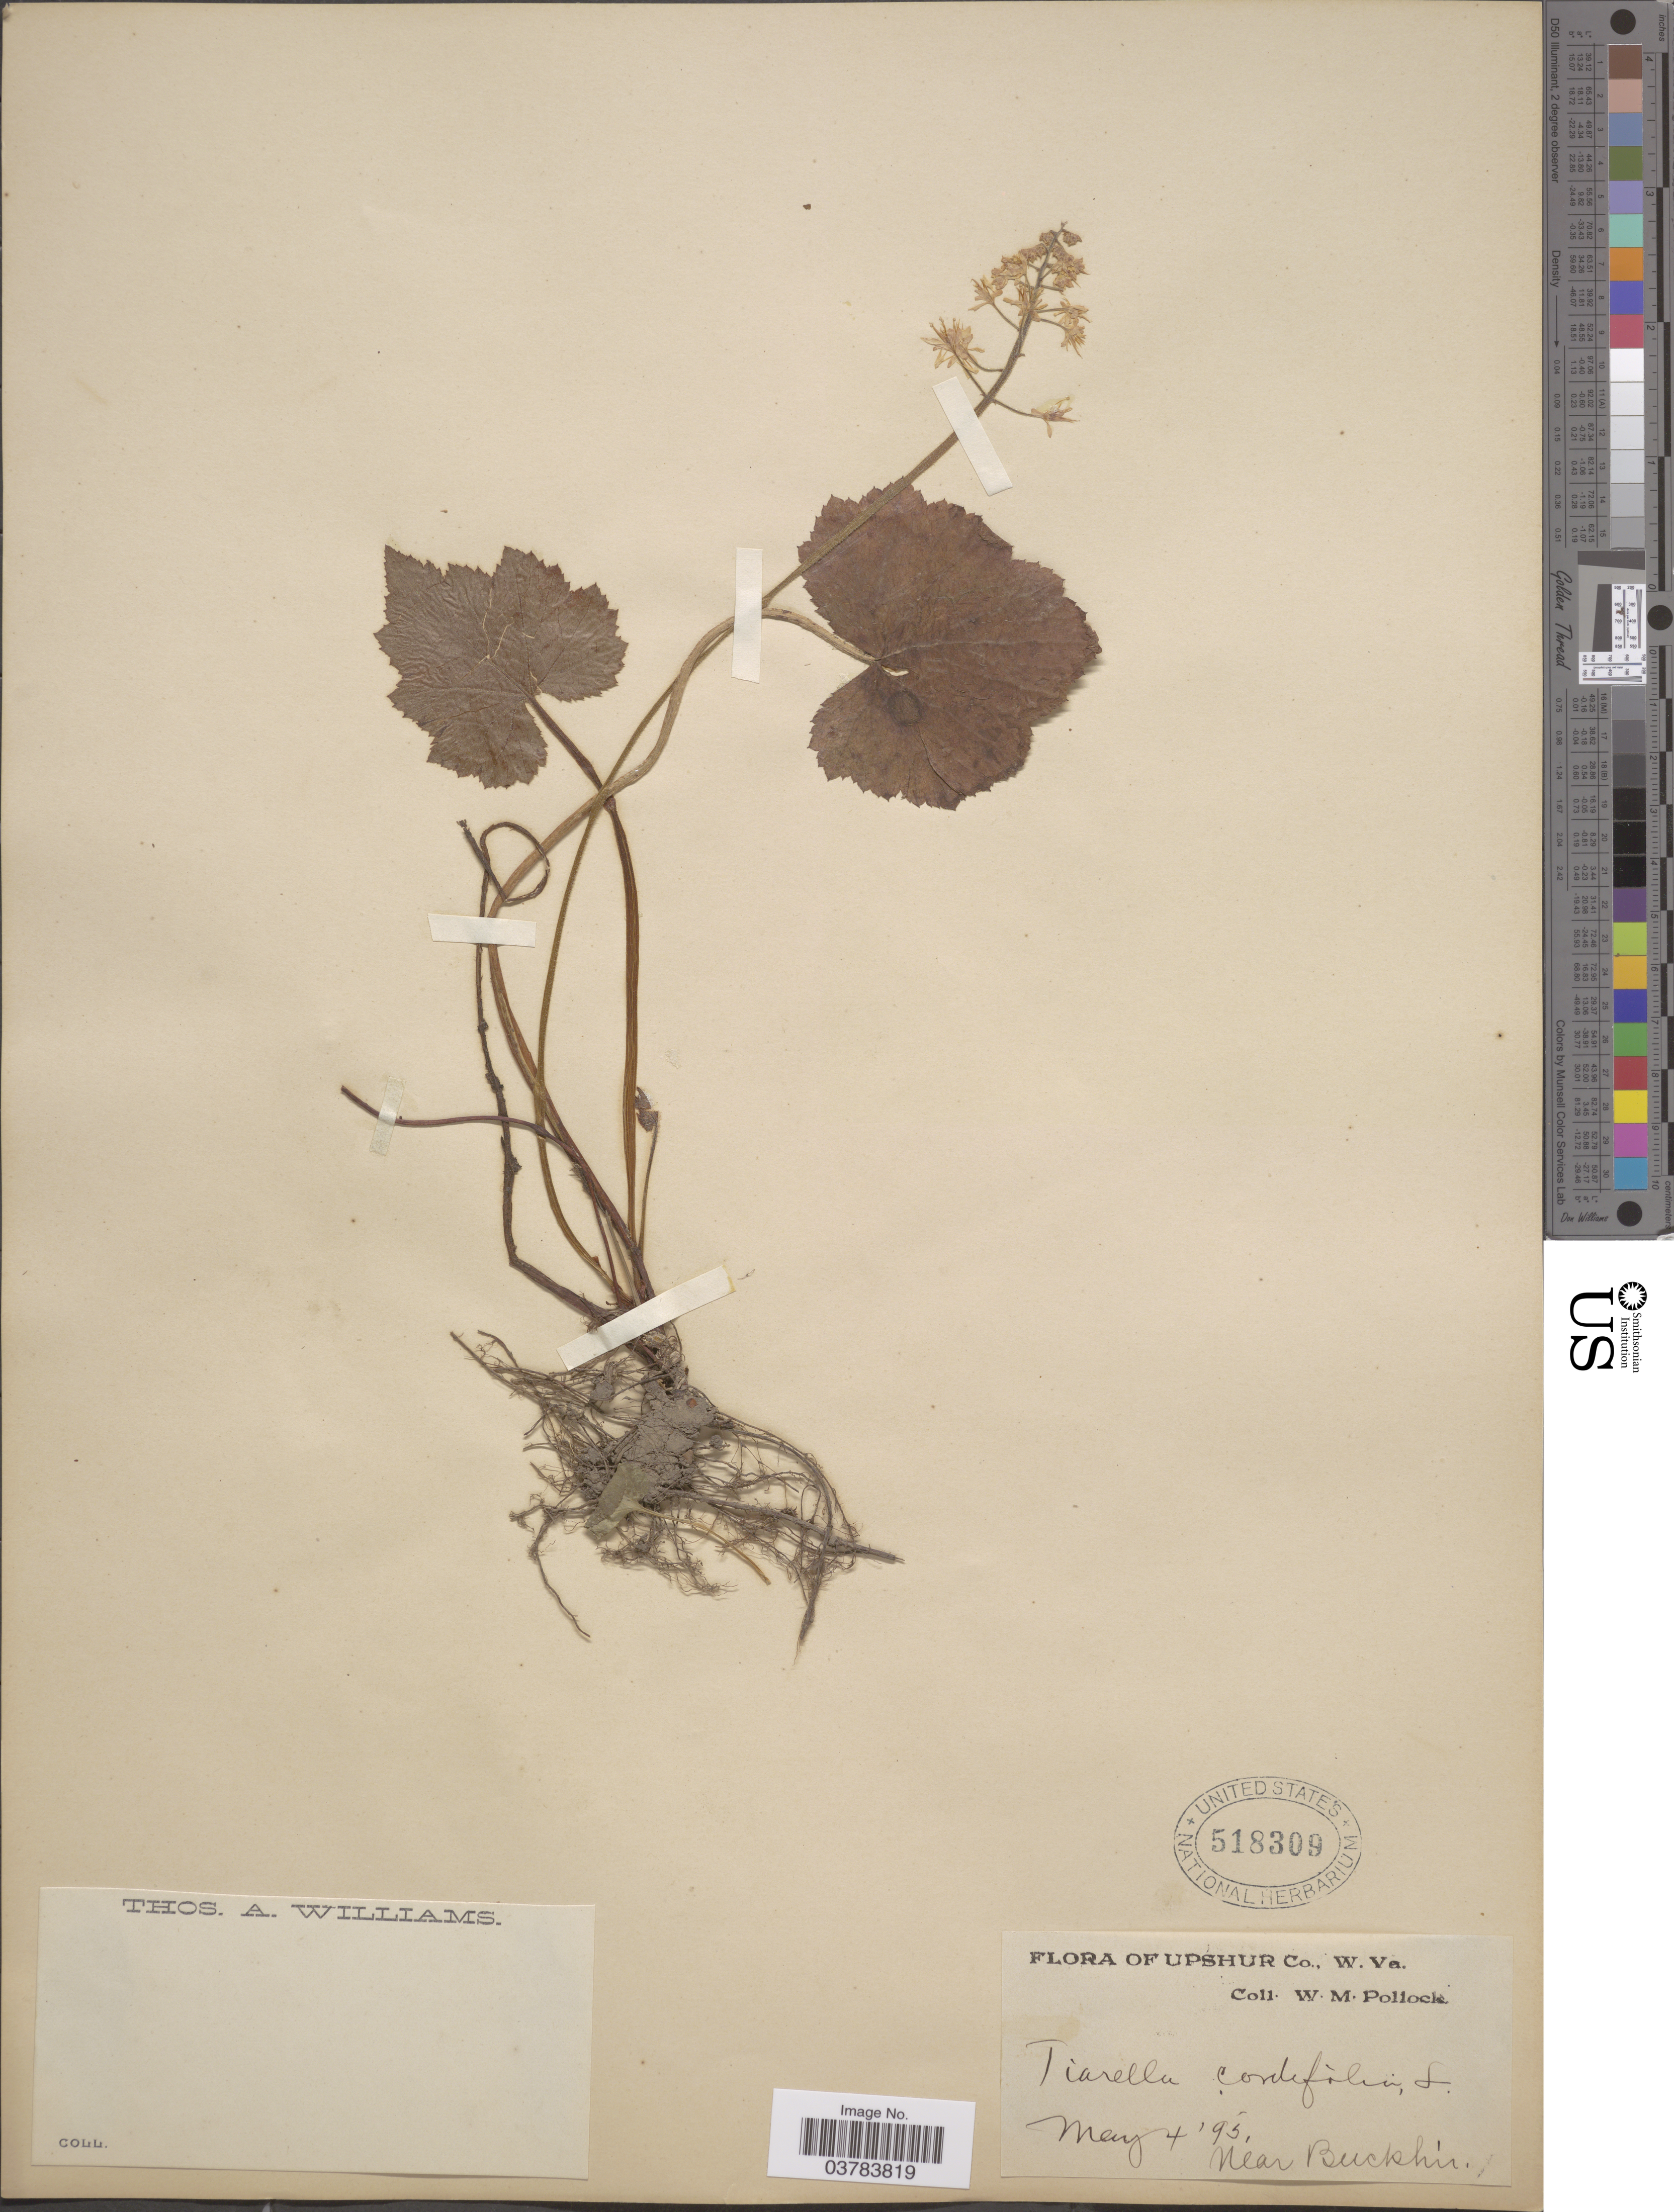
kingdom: Plantae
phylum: Tracheophyta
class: Magnoliopsida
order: Saxifragales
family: Saxifragaceae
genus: Tiarella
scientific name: Tiarella cordifolia var. typica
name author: Lakela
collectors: W. M. Pollock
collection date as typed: Transcribed d/m/y: 4/5/95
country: United States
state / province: West Virginia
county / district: Upshur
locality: Near Bucklin.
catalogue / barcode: US 518309